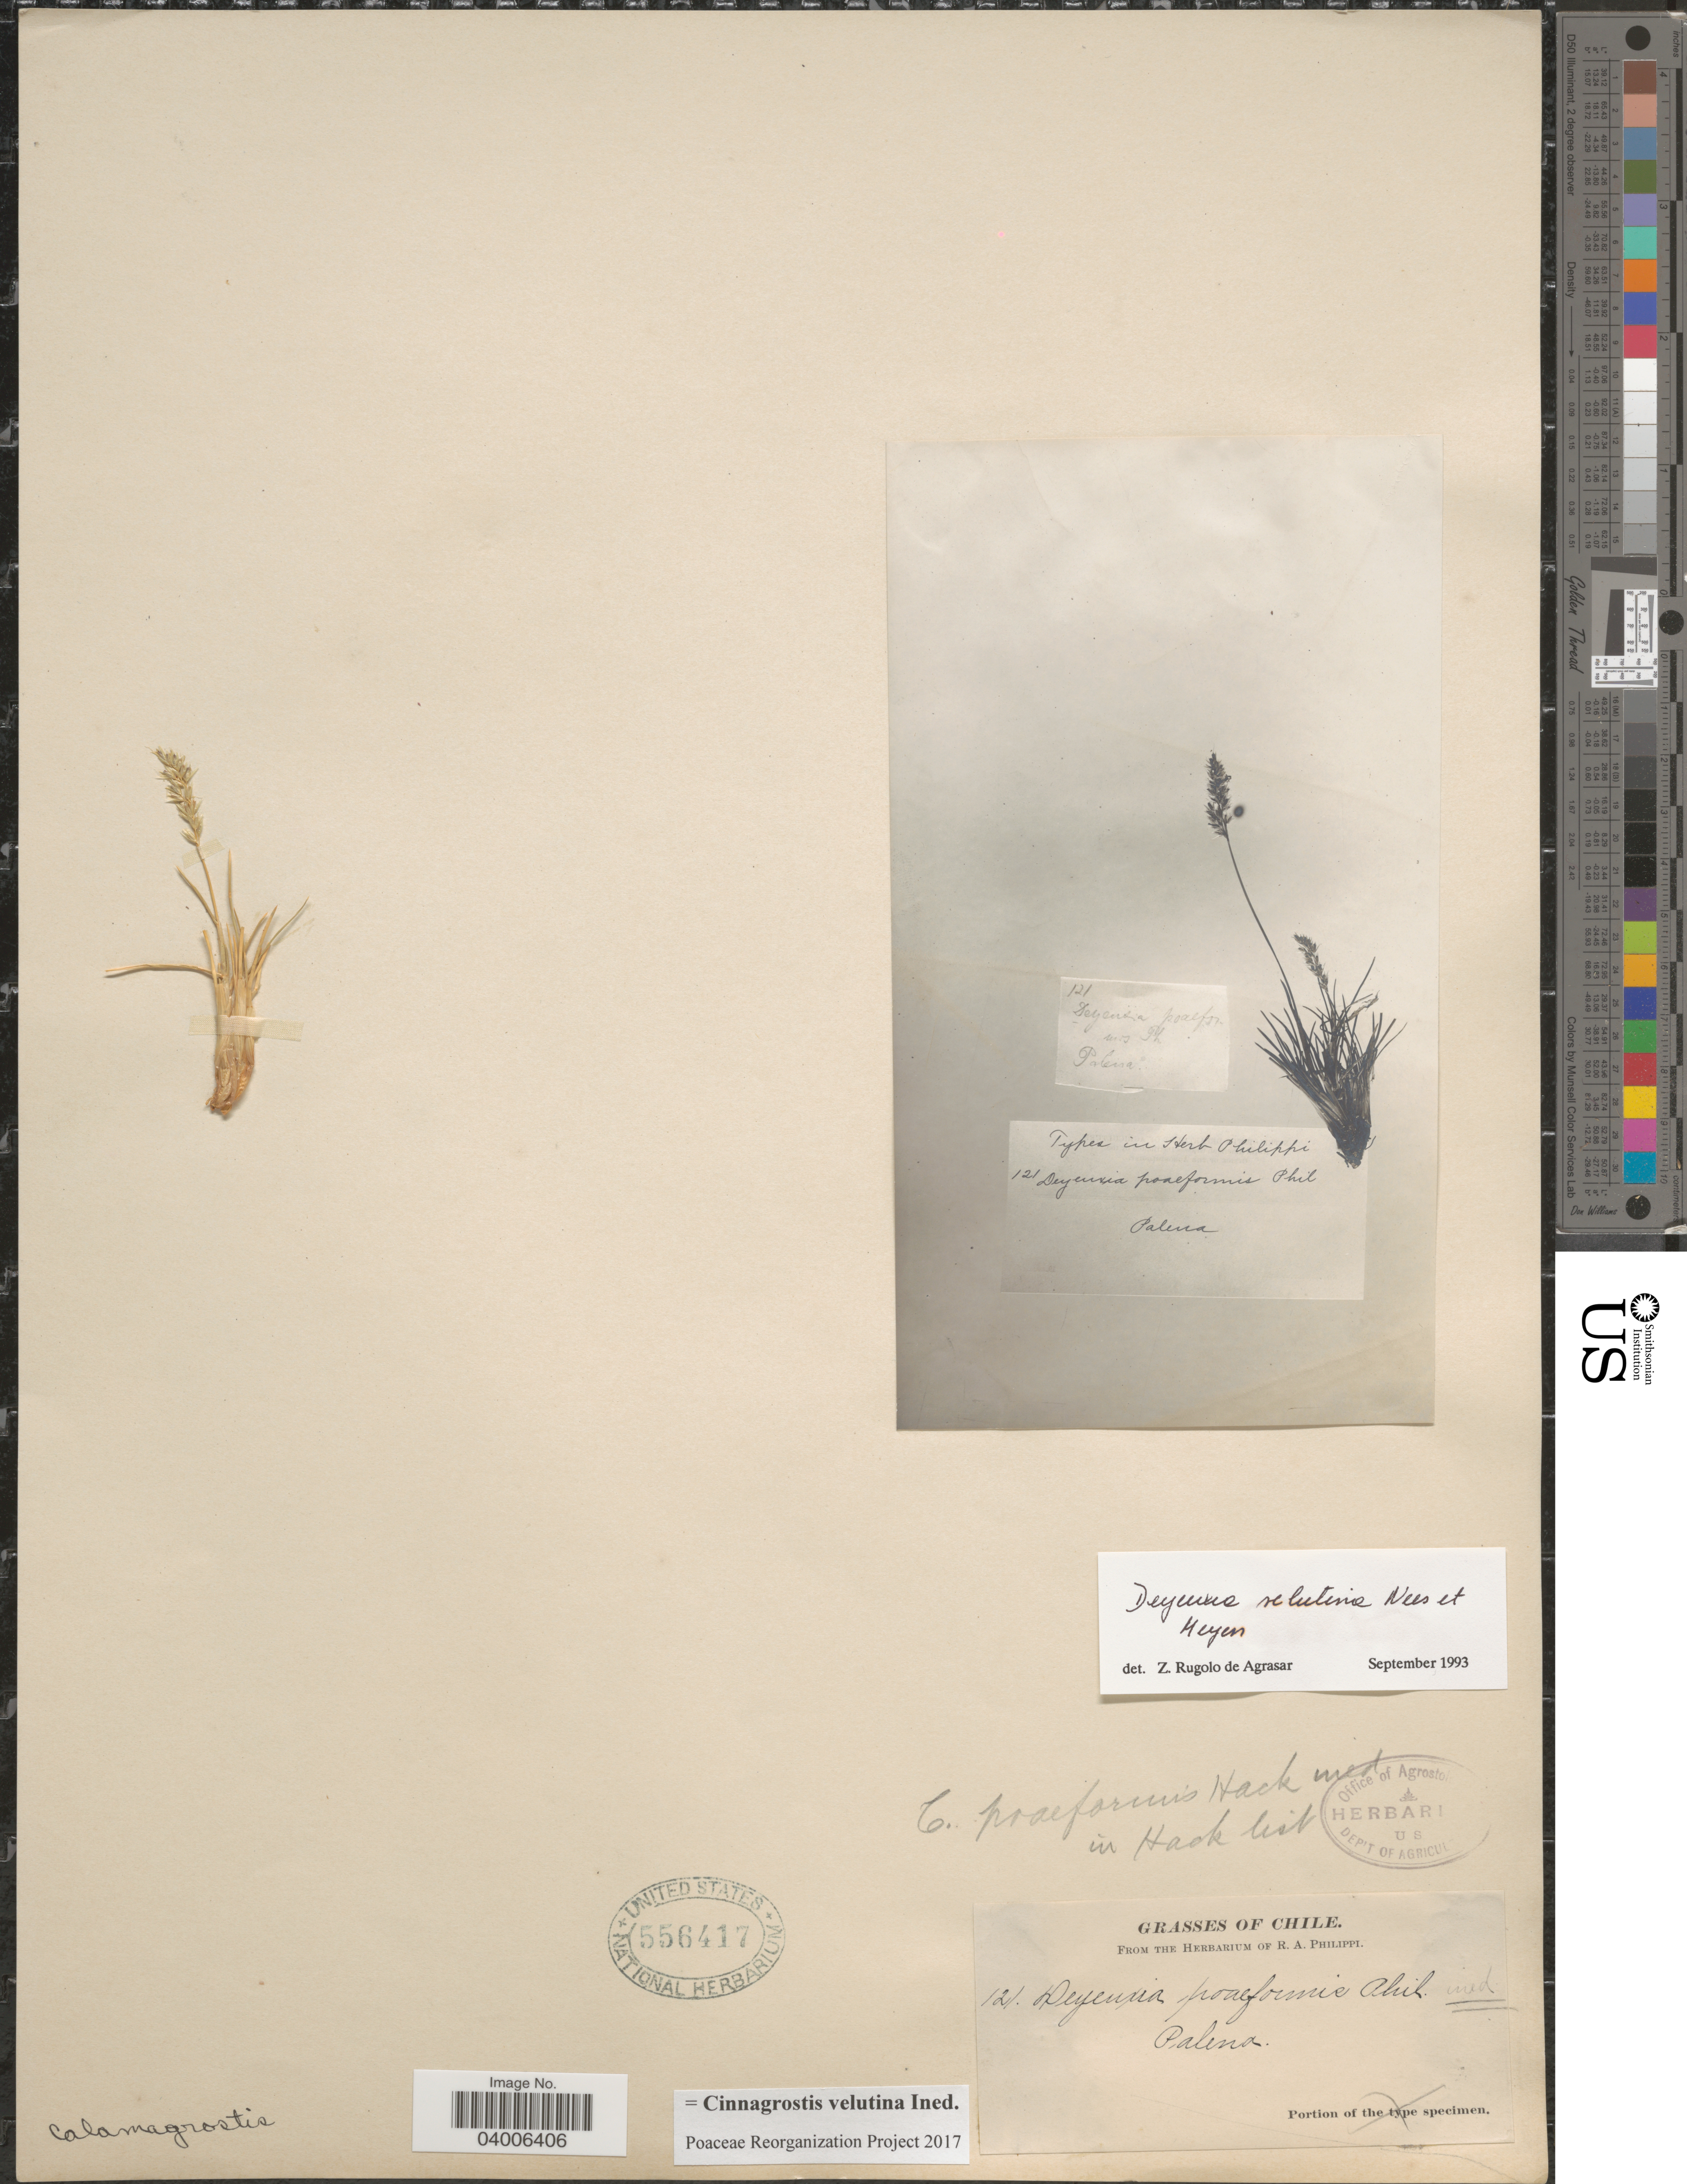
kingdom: Plantae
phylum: Tracheophyta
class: Liliopsida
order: Poales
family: Poaceae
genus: Cinnagrostis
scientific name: Cinnagrostis velutina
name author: (Nees & Meyen) P.M. Peterson et al.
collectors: ex. herb. R.A. Philippi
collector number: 121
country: Chile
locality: Palena.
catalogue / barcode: US 556417